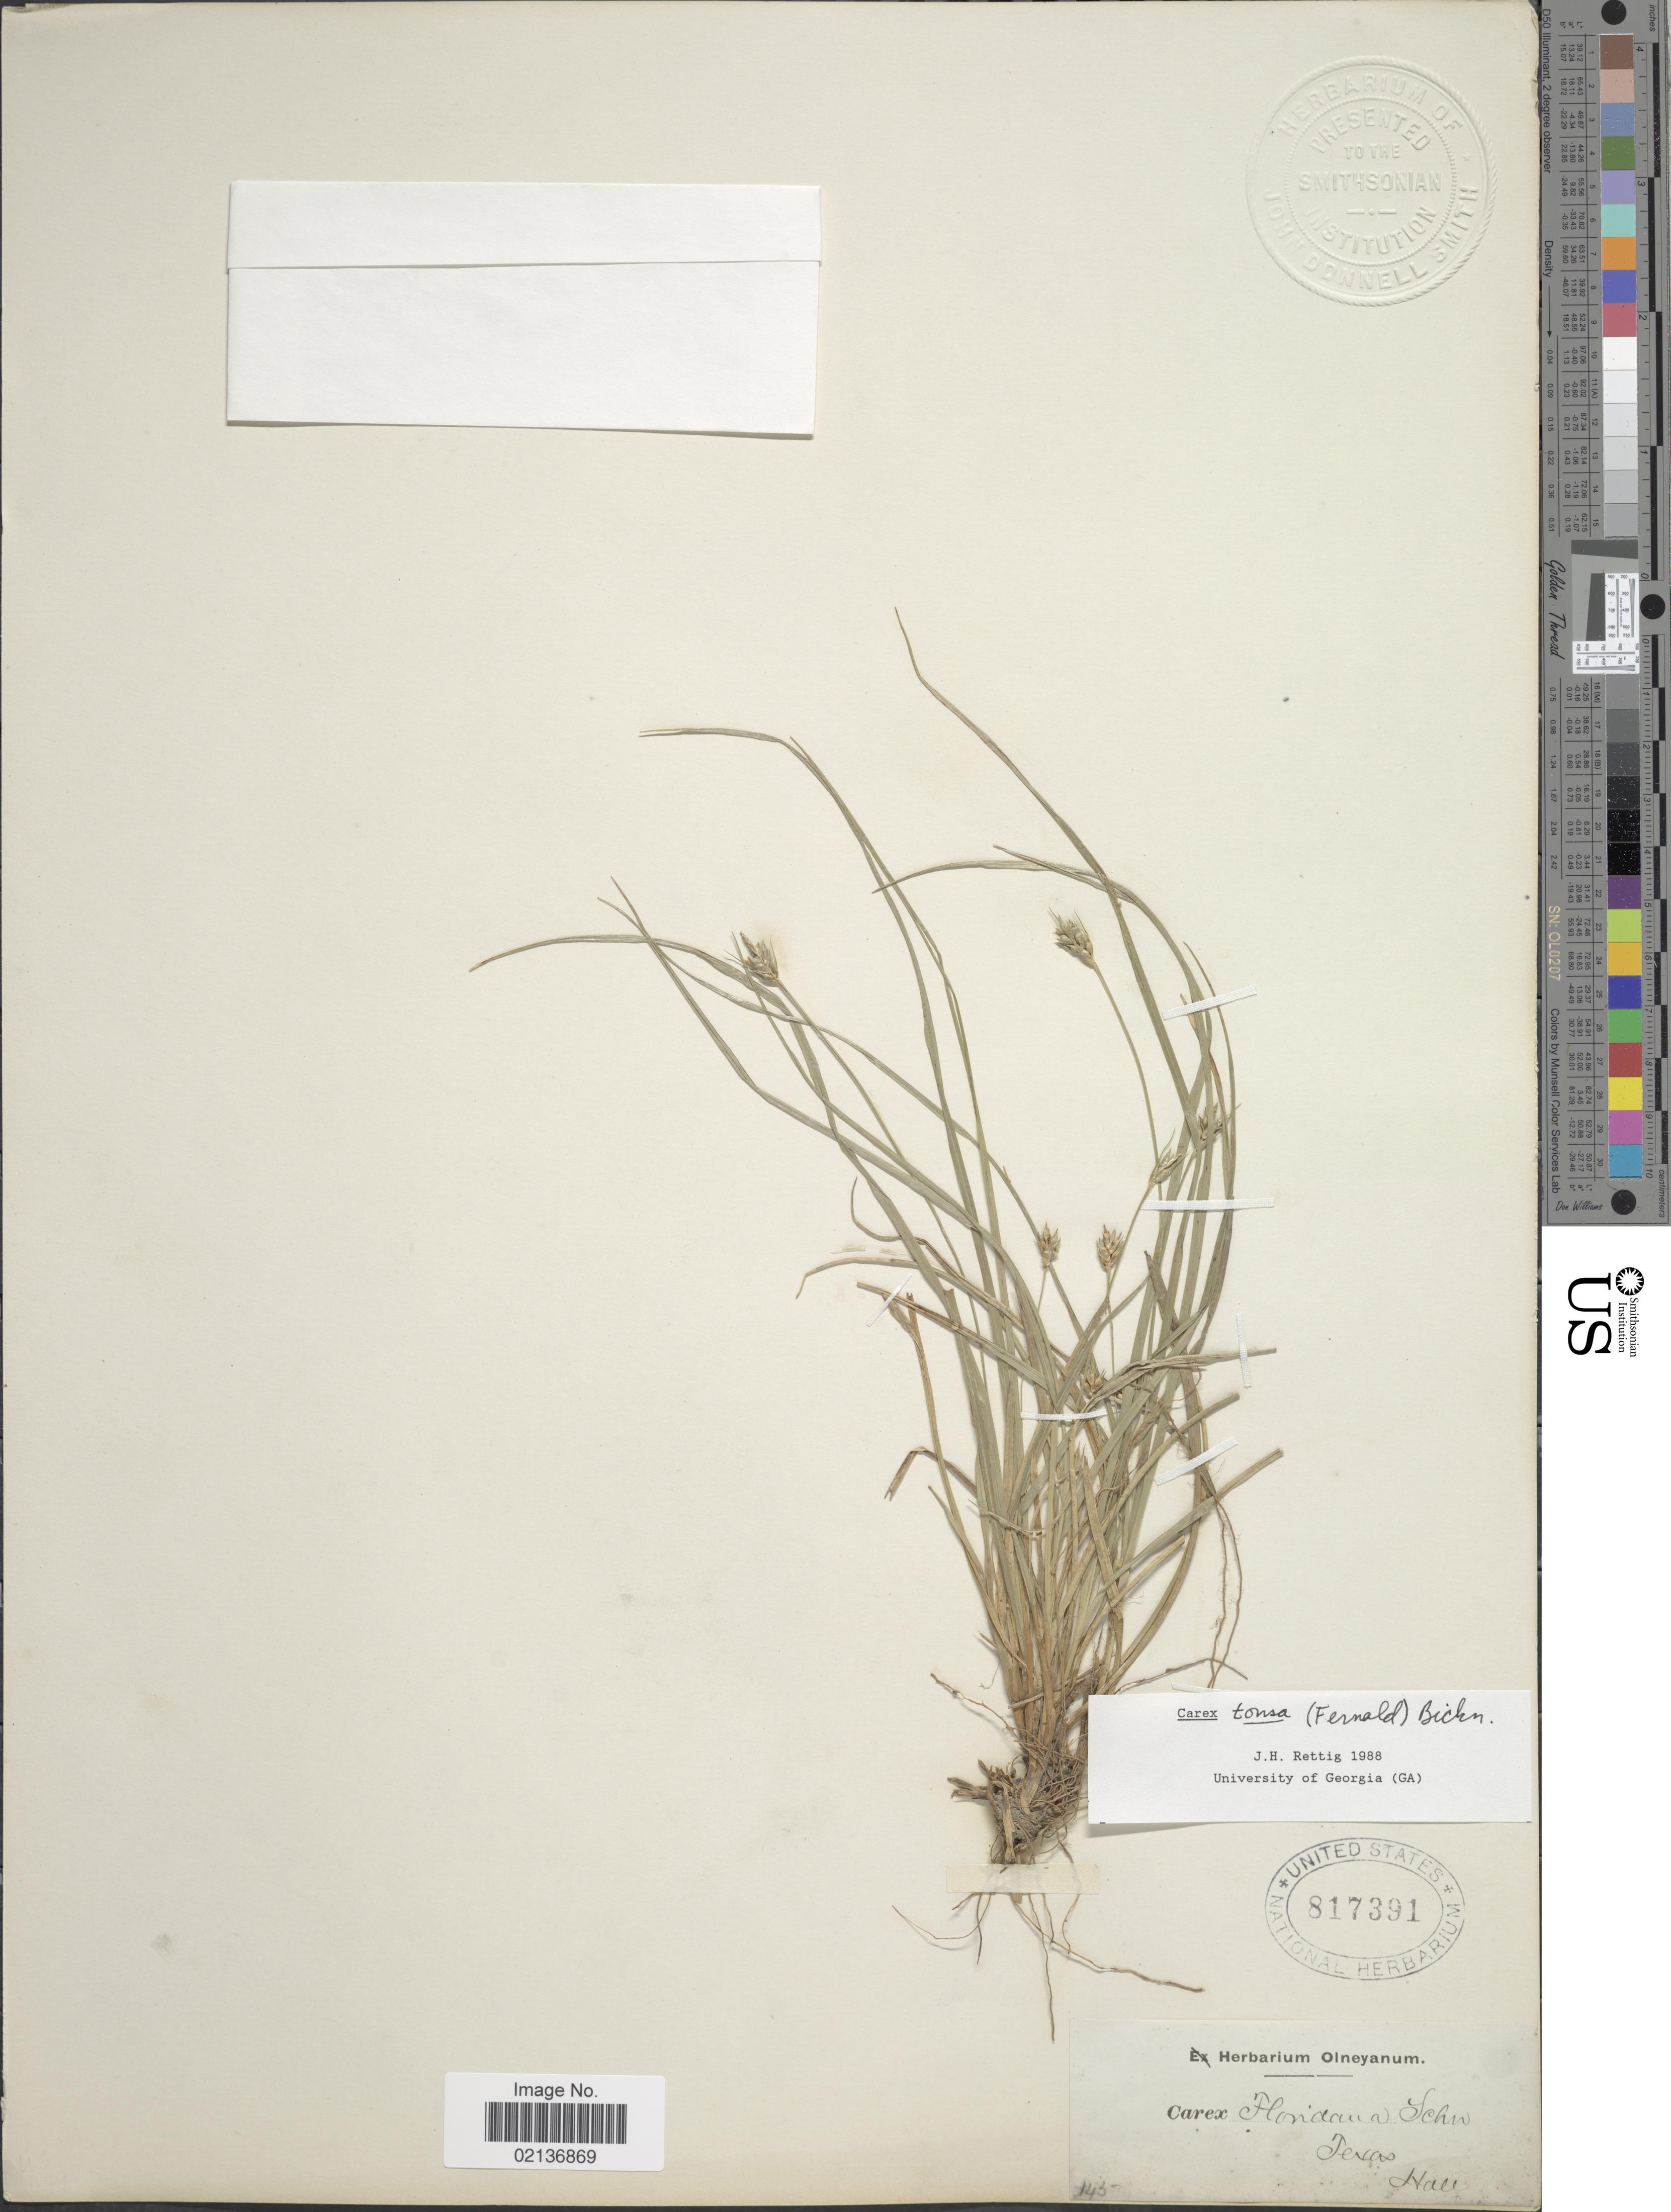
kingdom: Plantae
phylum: Tracheophyta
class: Liliopsida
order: Poales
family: Cyperaceae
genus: Carex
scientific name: Carex tonsa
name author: (Fernald) E.P. Bicknell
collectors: -- Hall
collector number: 145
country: United States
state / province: Texas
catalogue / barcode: US 817391